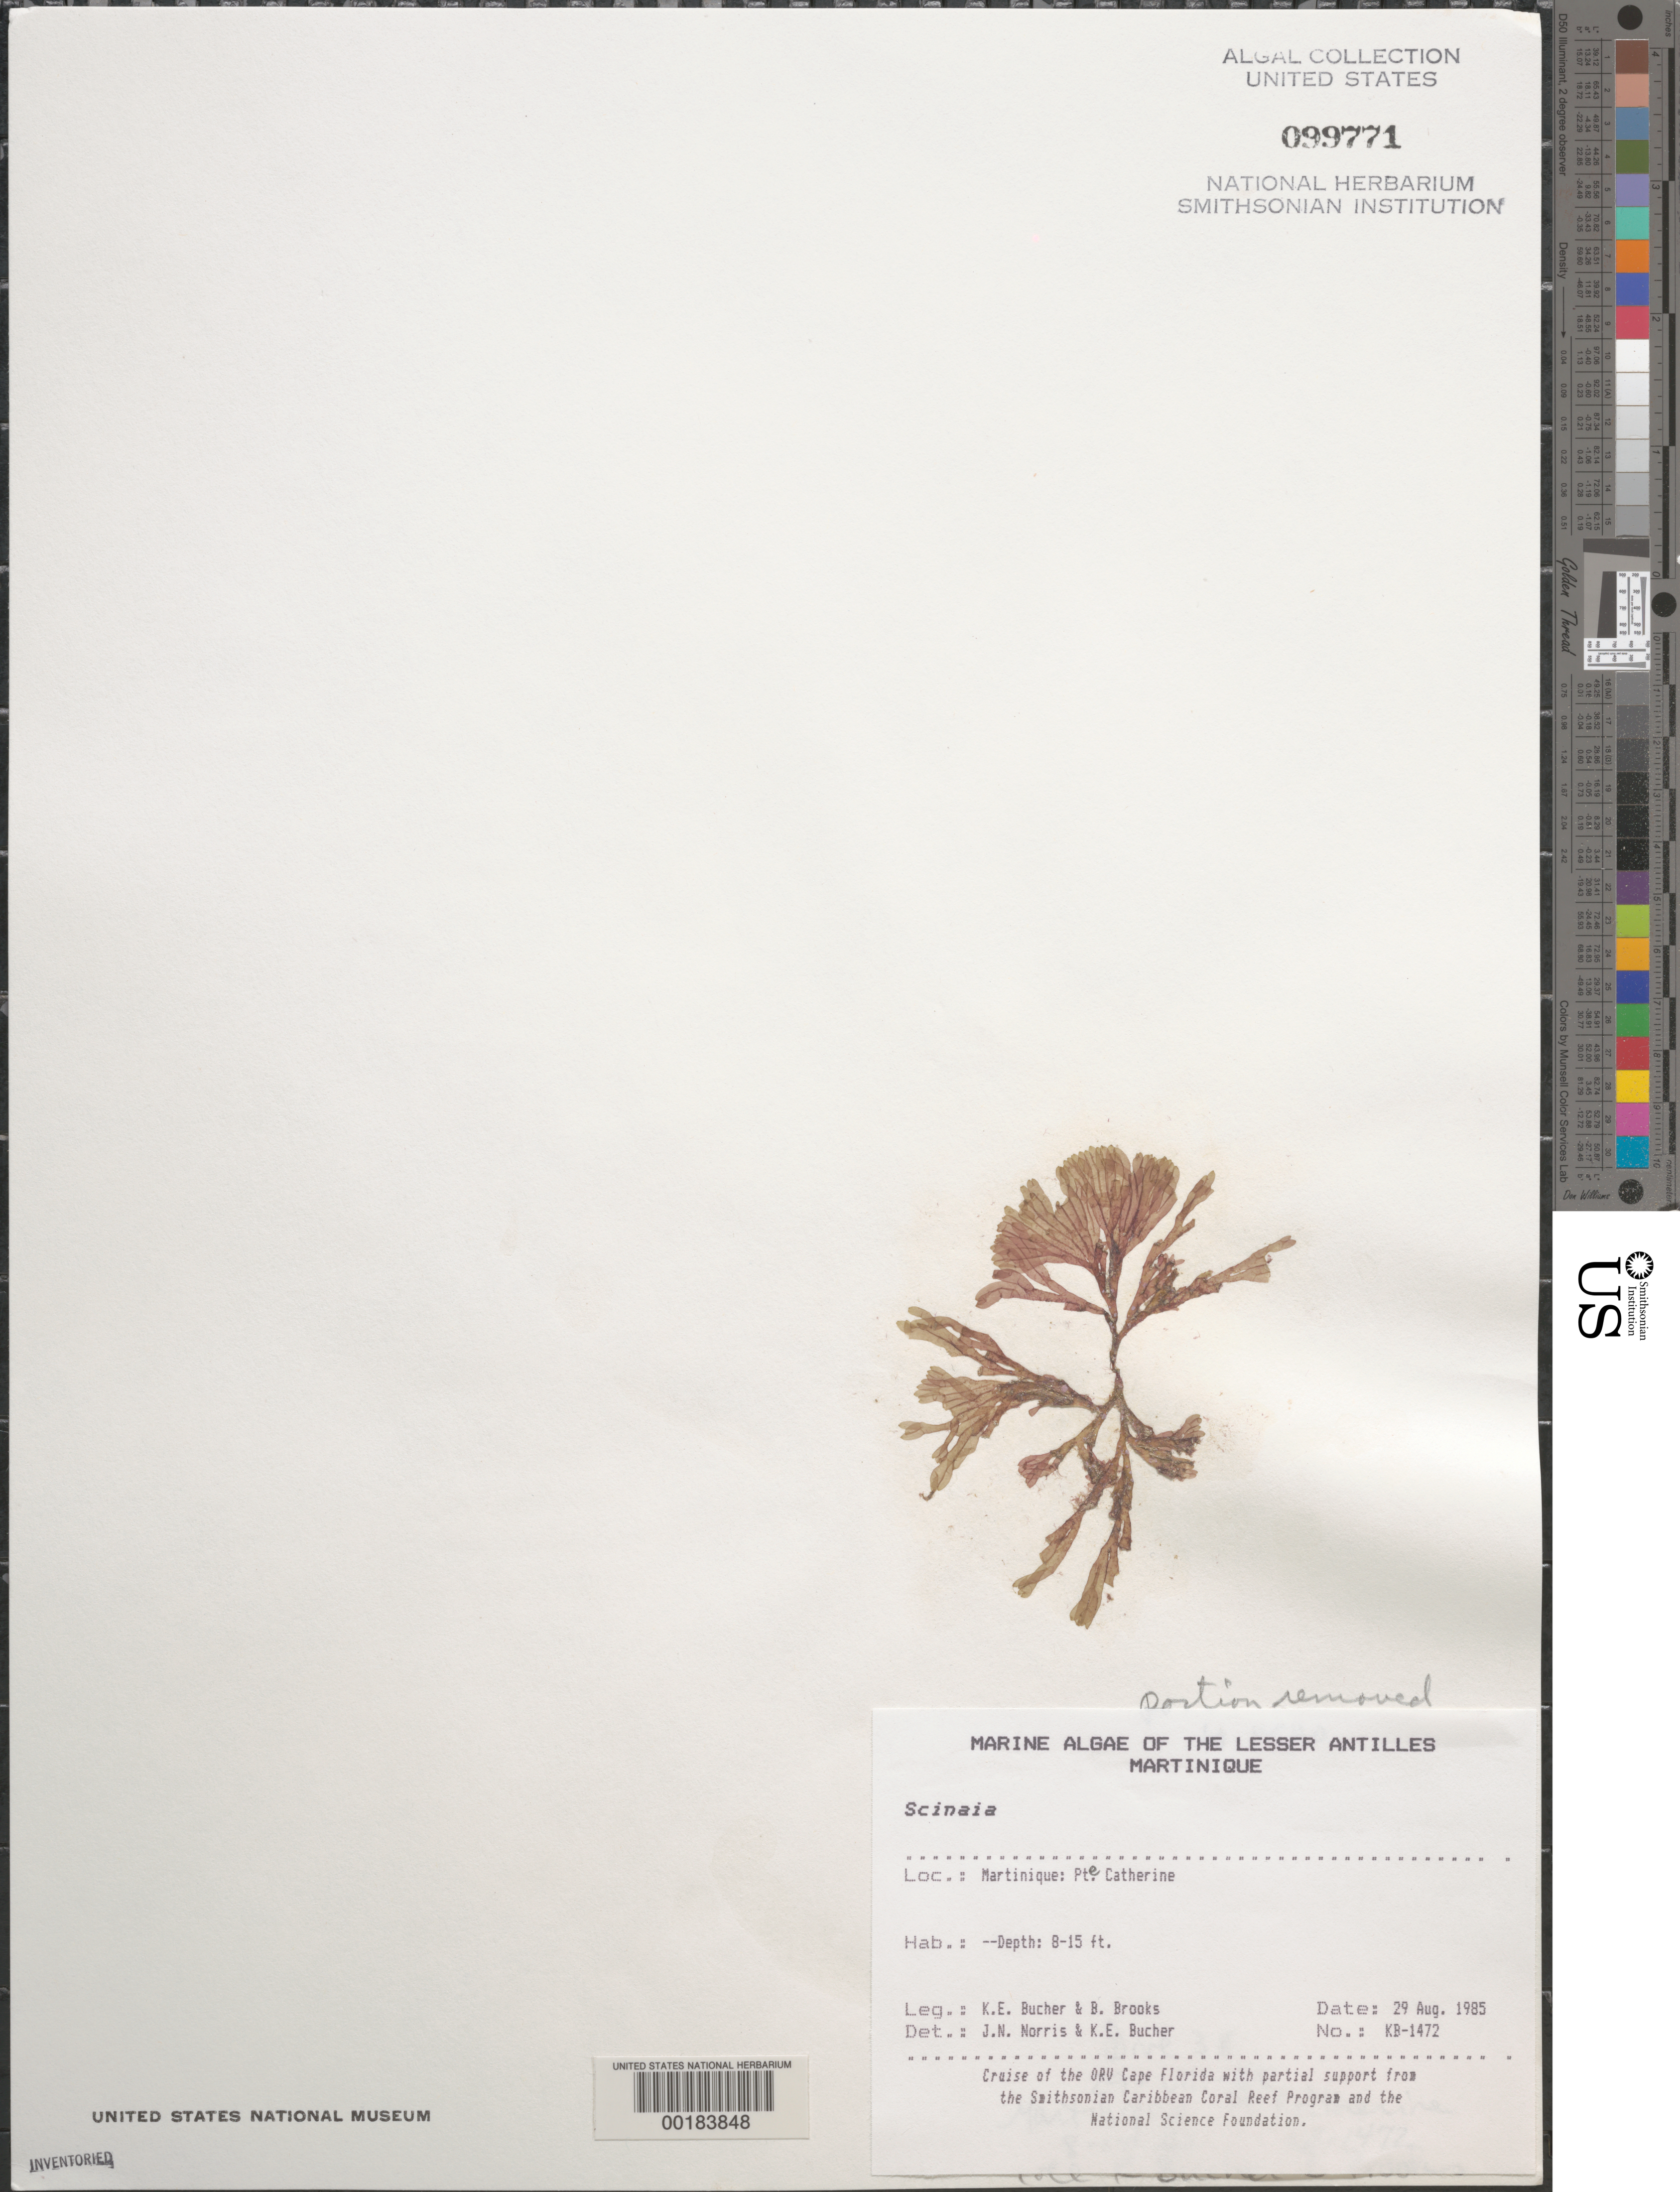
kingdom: Plantae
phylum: Rhodophyta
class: Florideophyceae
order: Nemaliales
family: Scinaiaceae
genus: Scinaia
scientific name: Scinaia sp.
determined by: Norris, J. N.; Bucher, K. E.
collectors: K. E. Bucher & B. Brooks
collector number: Kb-1472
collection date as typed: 29 Aug 1985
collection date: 1985-08-29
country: Martinique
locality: Pointe Catherine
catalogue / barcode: US 99771